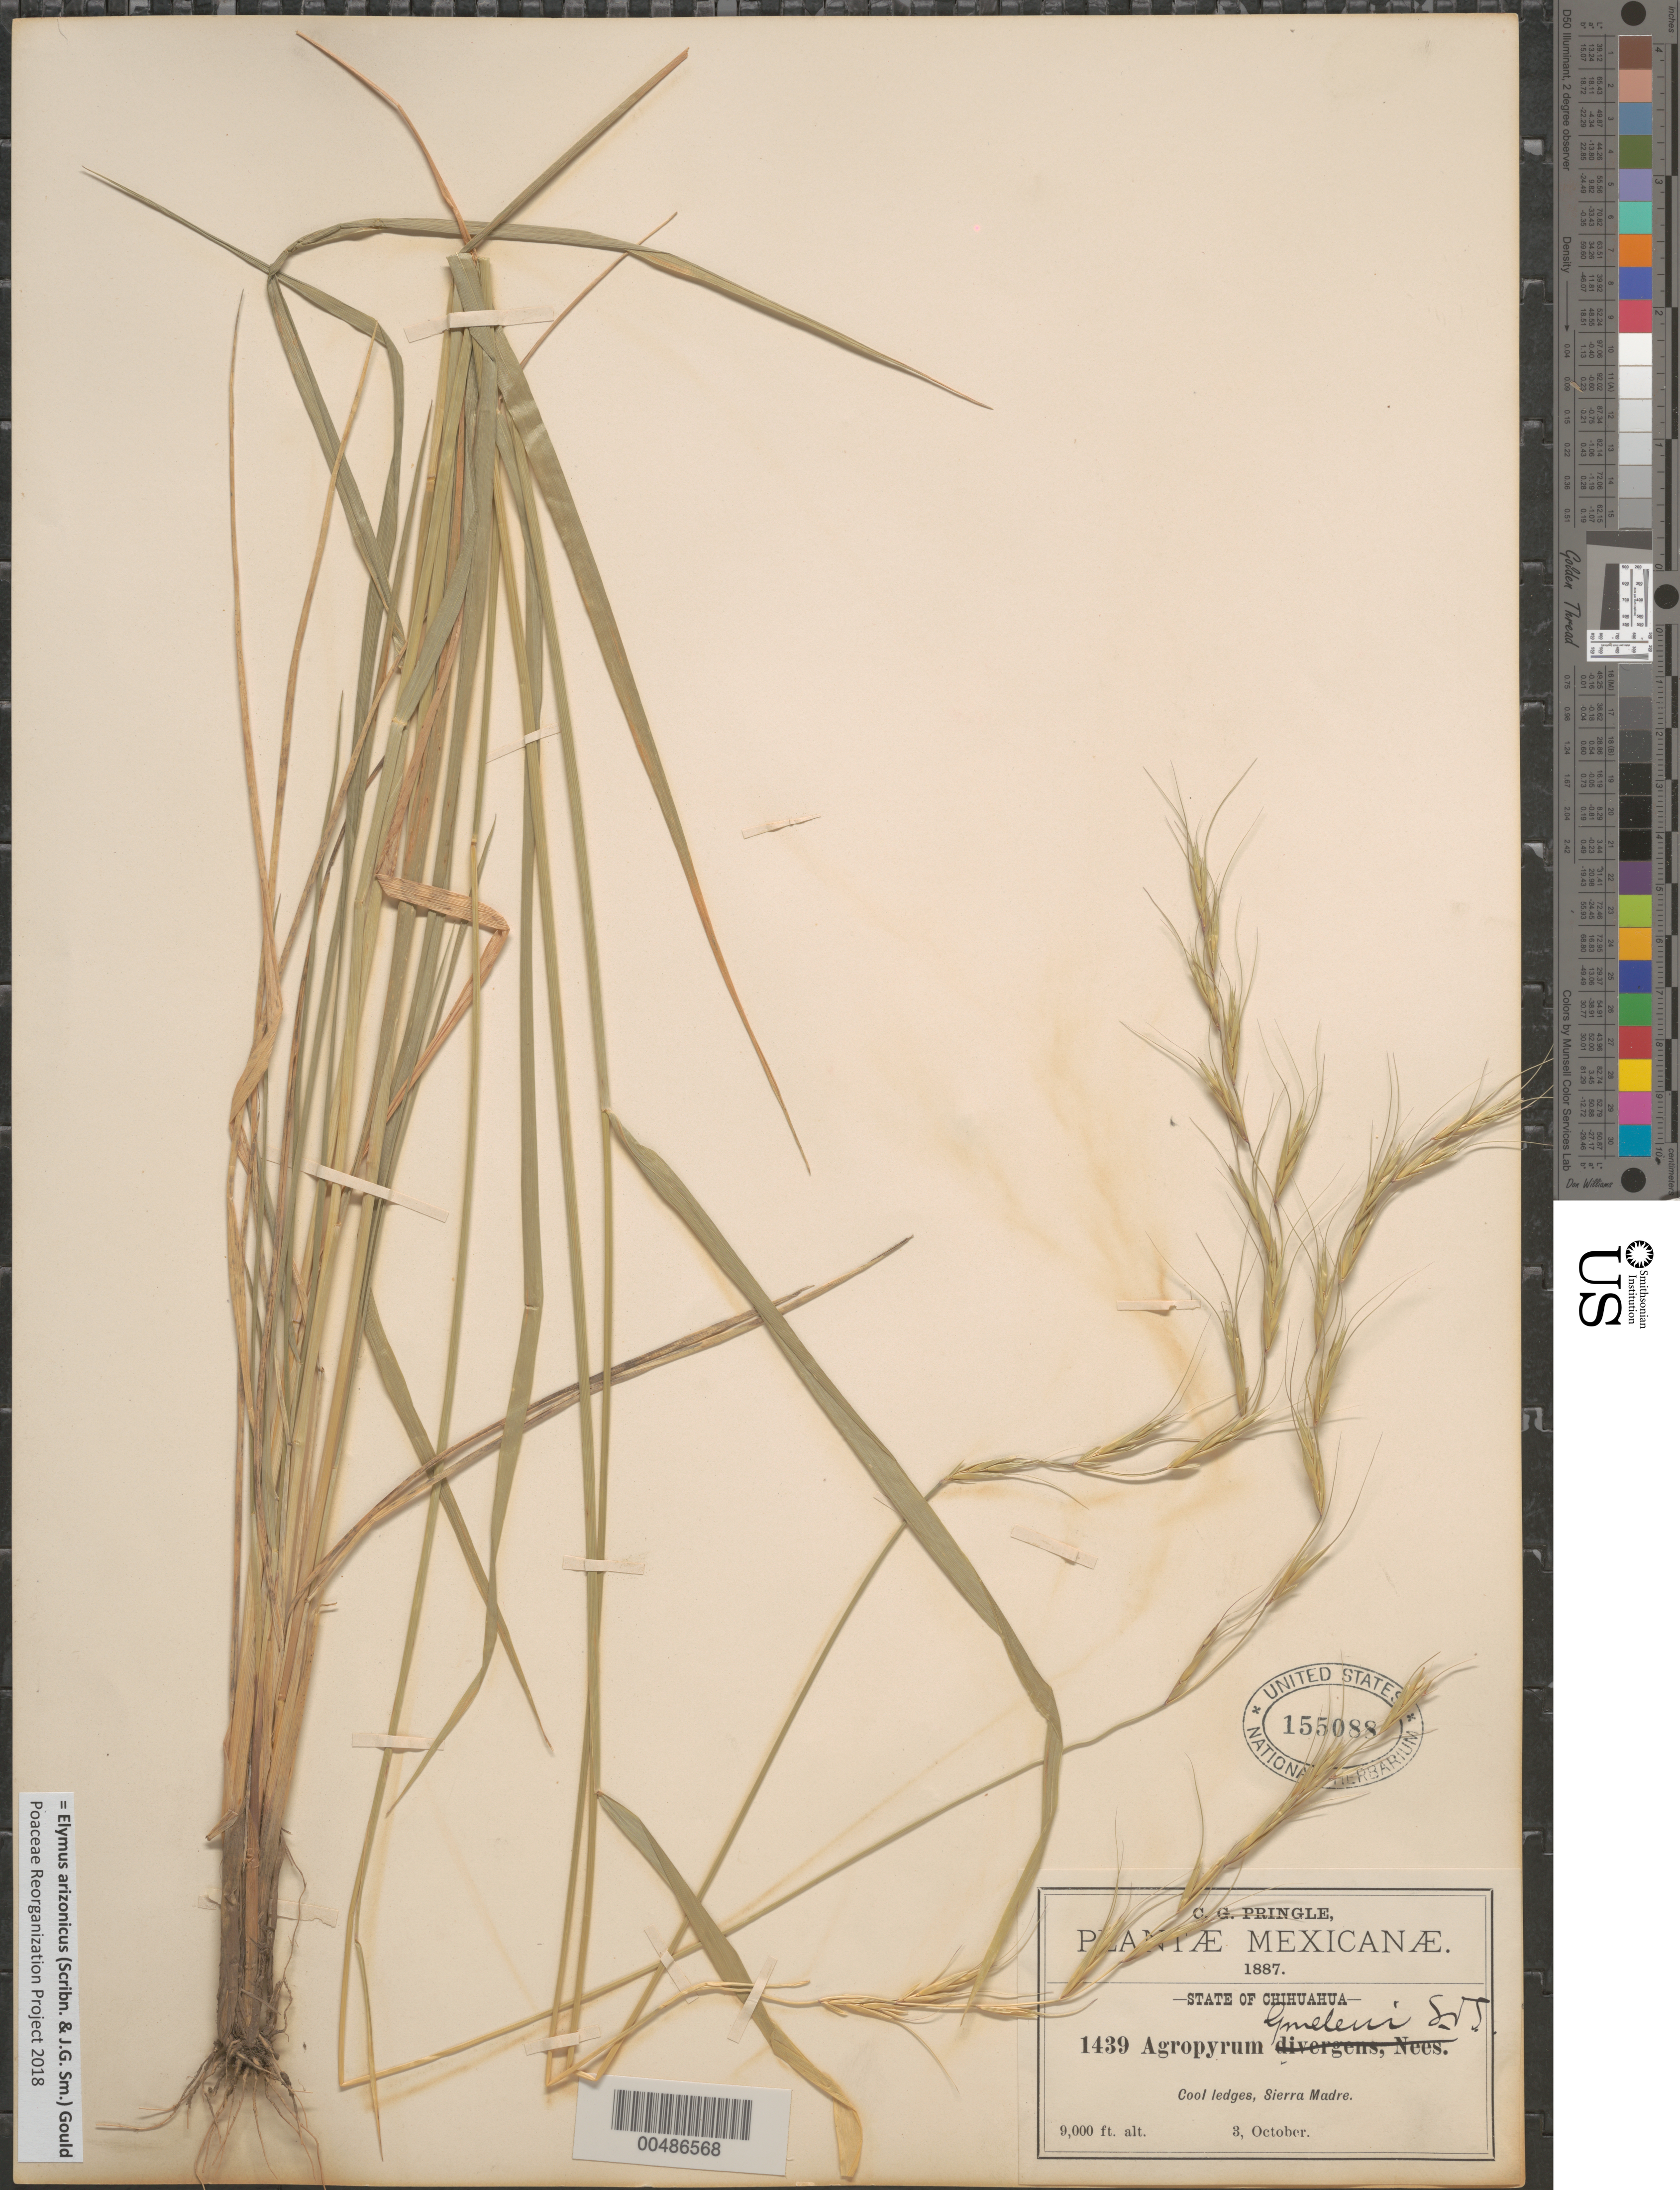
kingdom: Plantae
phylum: Tracheophyta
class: Liliopsida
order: Poales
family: Poaceae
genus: Elymus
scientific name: Elymus arizonicus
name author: (Scribn. & J.G. Sm.) Gould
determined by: Poaceae Reorganization Project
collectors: C. G. Pringle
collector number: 1439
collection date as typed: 3 Oct 1887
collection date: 1887-10-03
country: Mexico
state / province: Chihuahua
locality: Sierra Madre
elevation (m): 2743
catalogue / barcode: US 155088